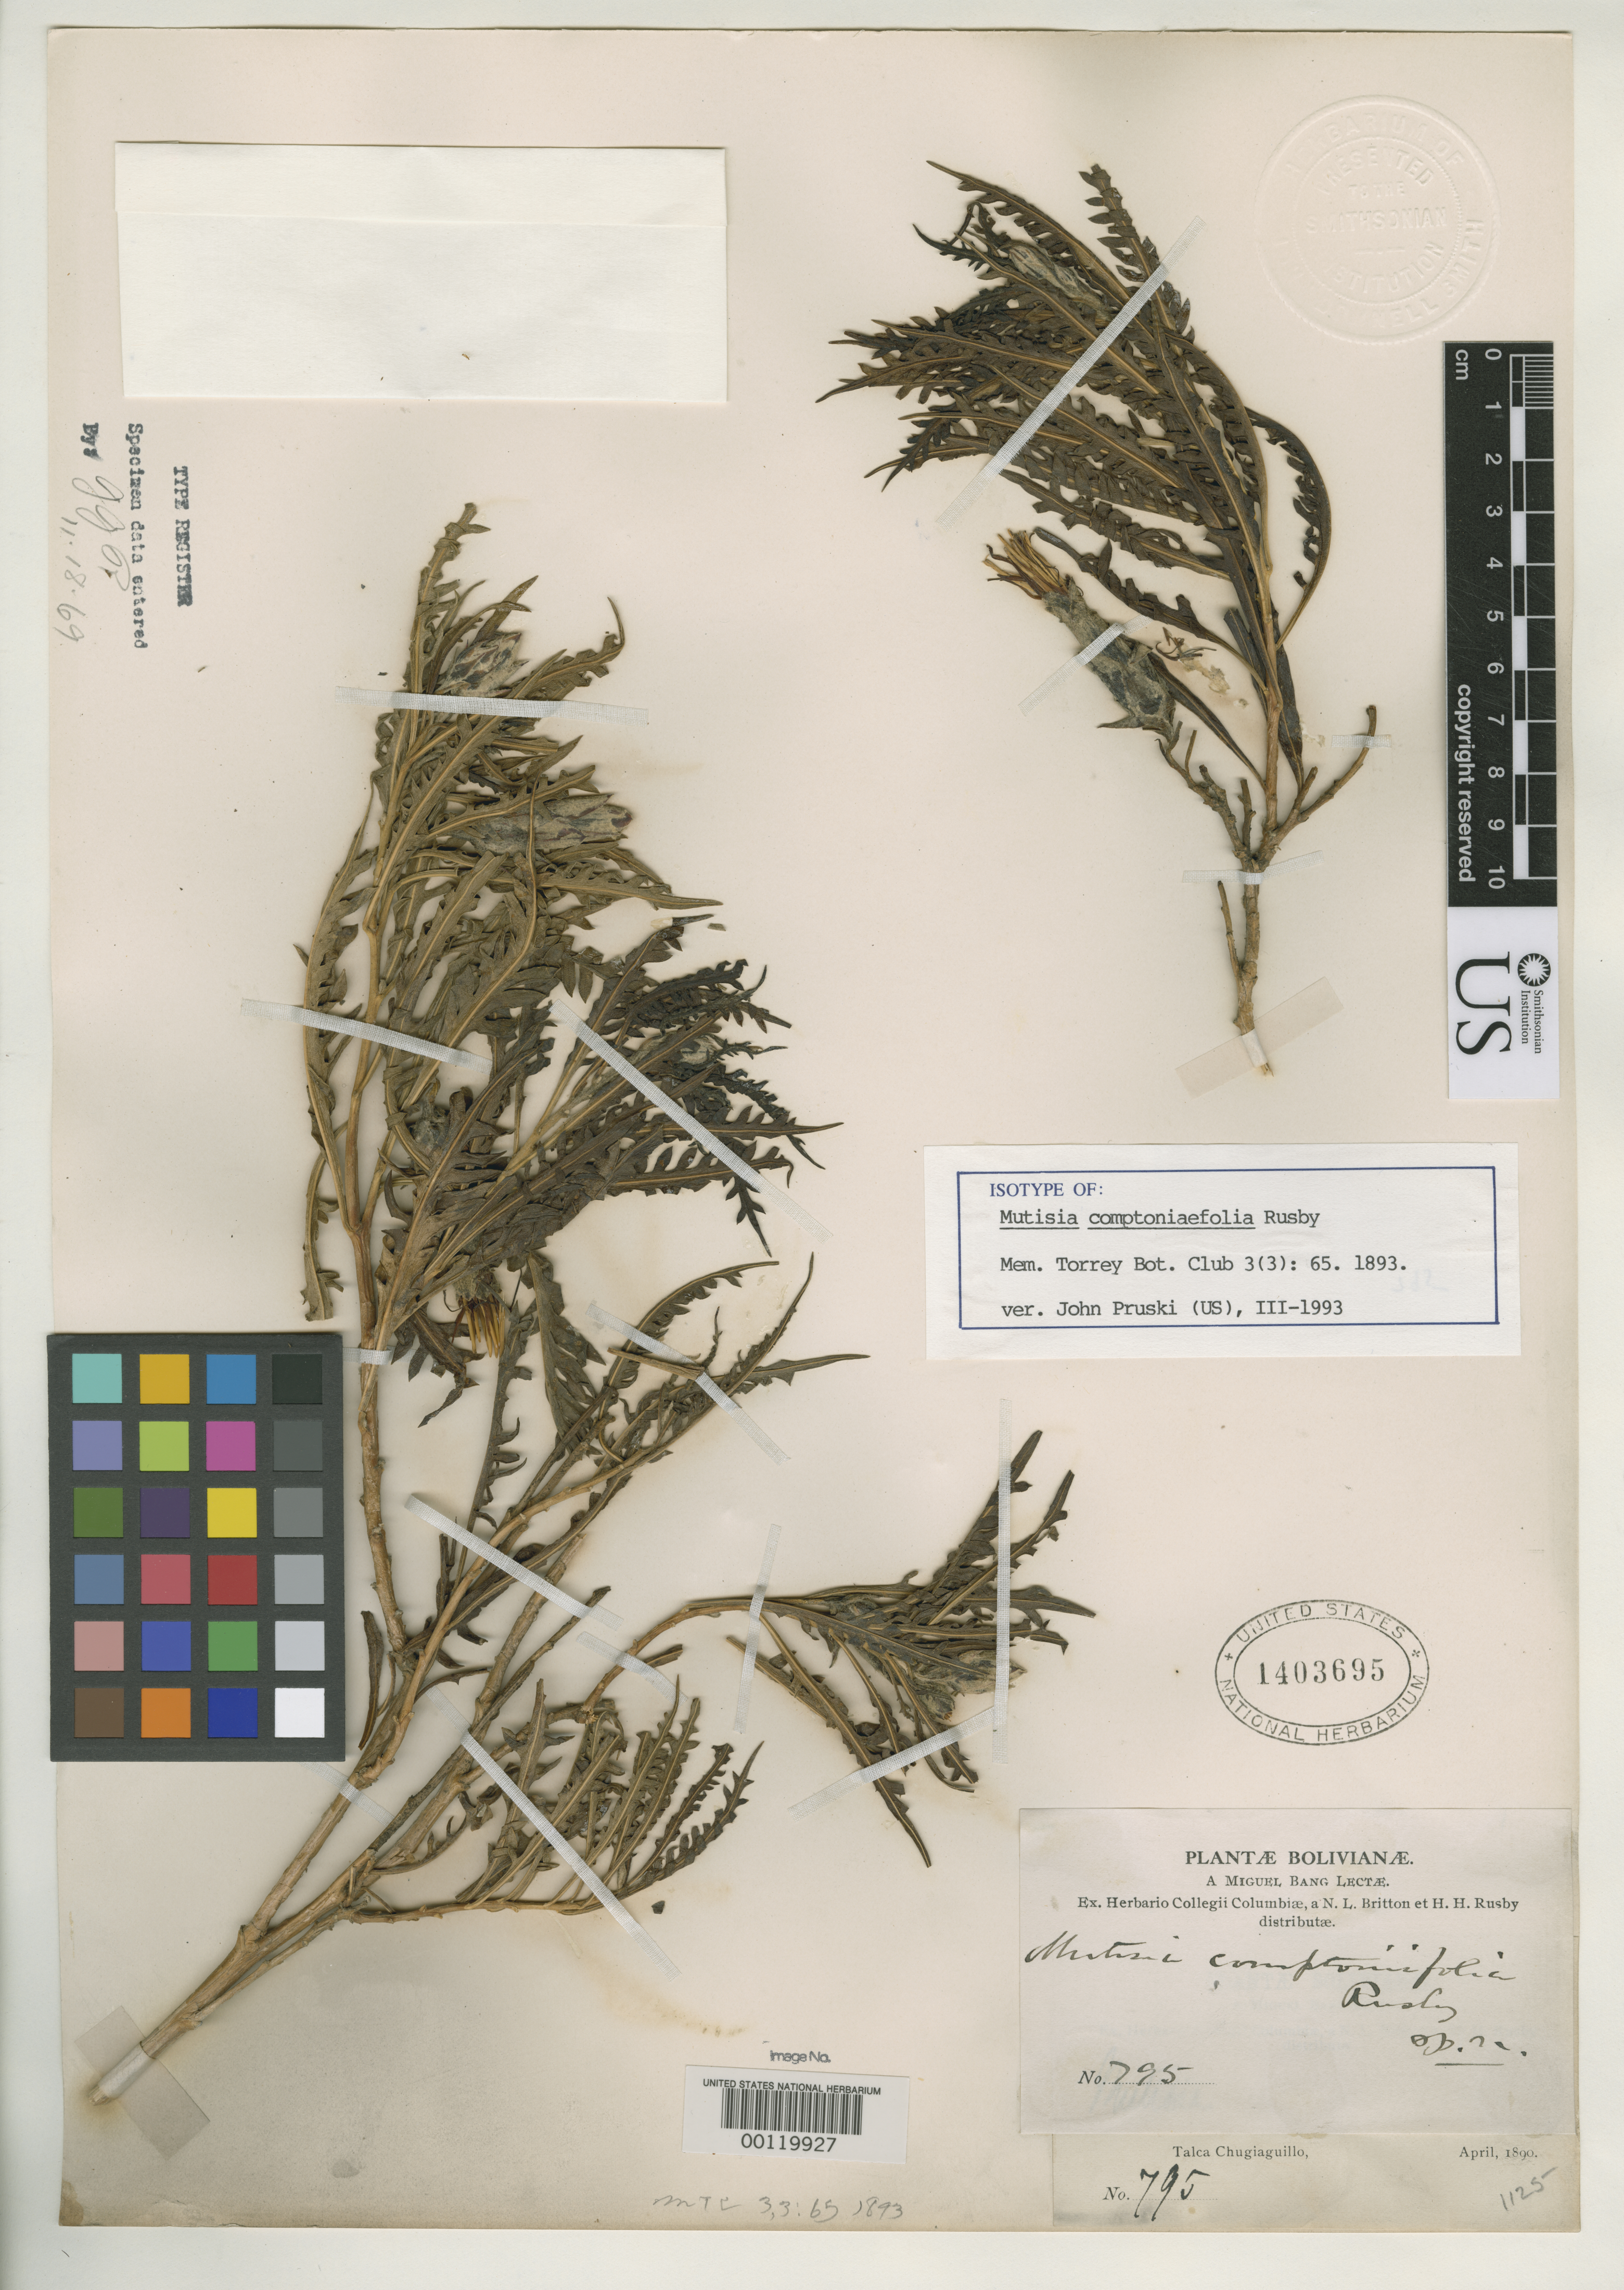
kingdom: Plantae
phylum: Tracheophyta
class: Magnoliopsida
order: Asterales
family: Asteraceae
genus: Mutisia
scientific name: Mutisia comptoniaefolia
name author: Rusby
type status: Isotype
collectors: M. Bang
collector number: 795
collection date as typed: Apr 1890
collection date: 1890-04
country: Bolivia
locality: Talca Chugiaguillo.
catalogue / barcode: US 1403695